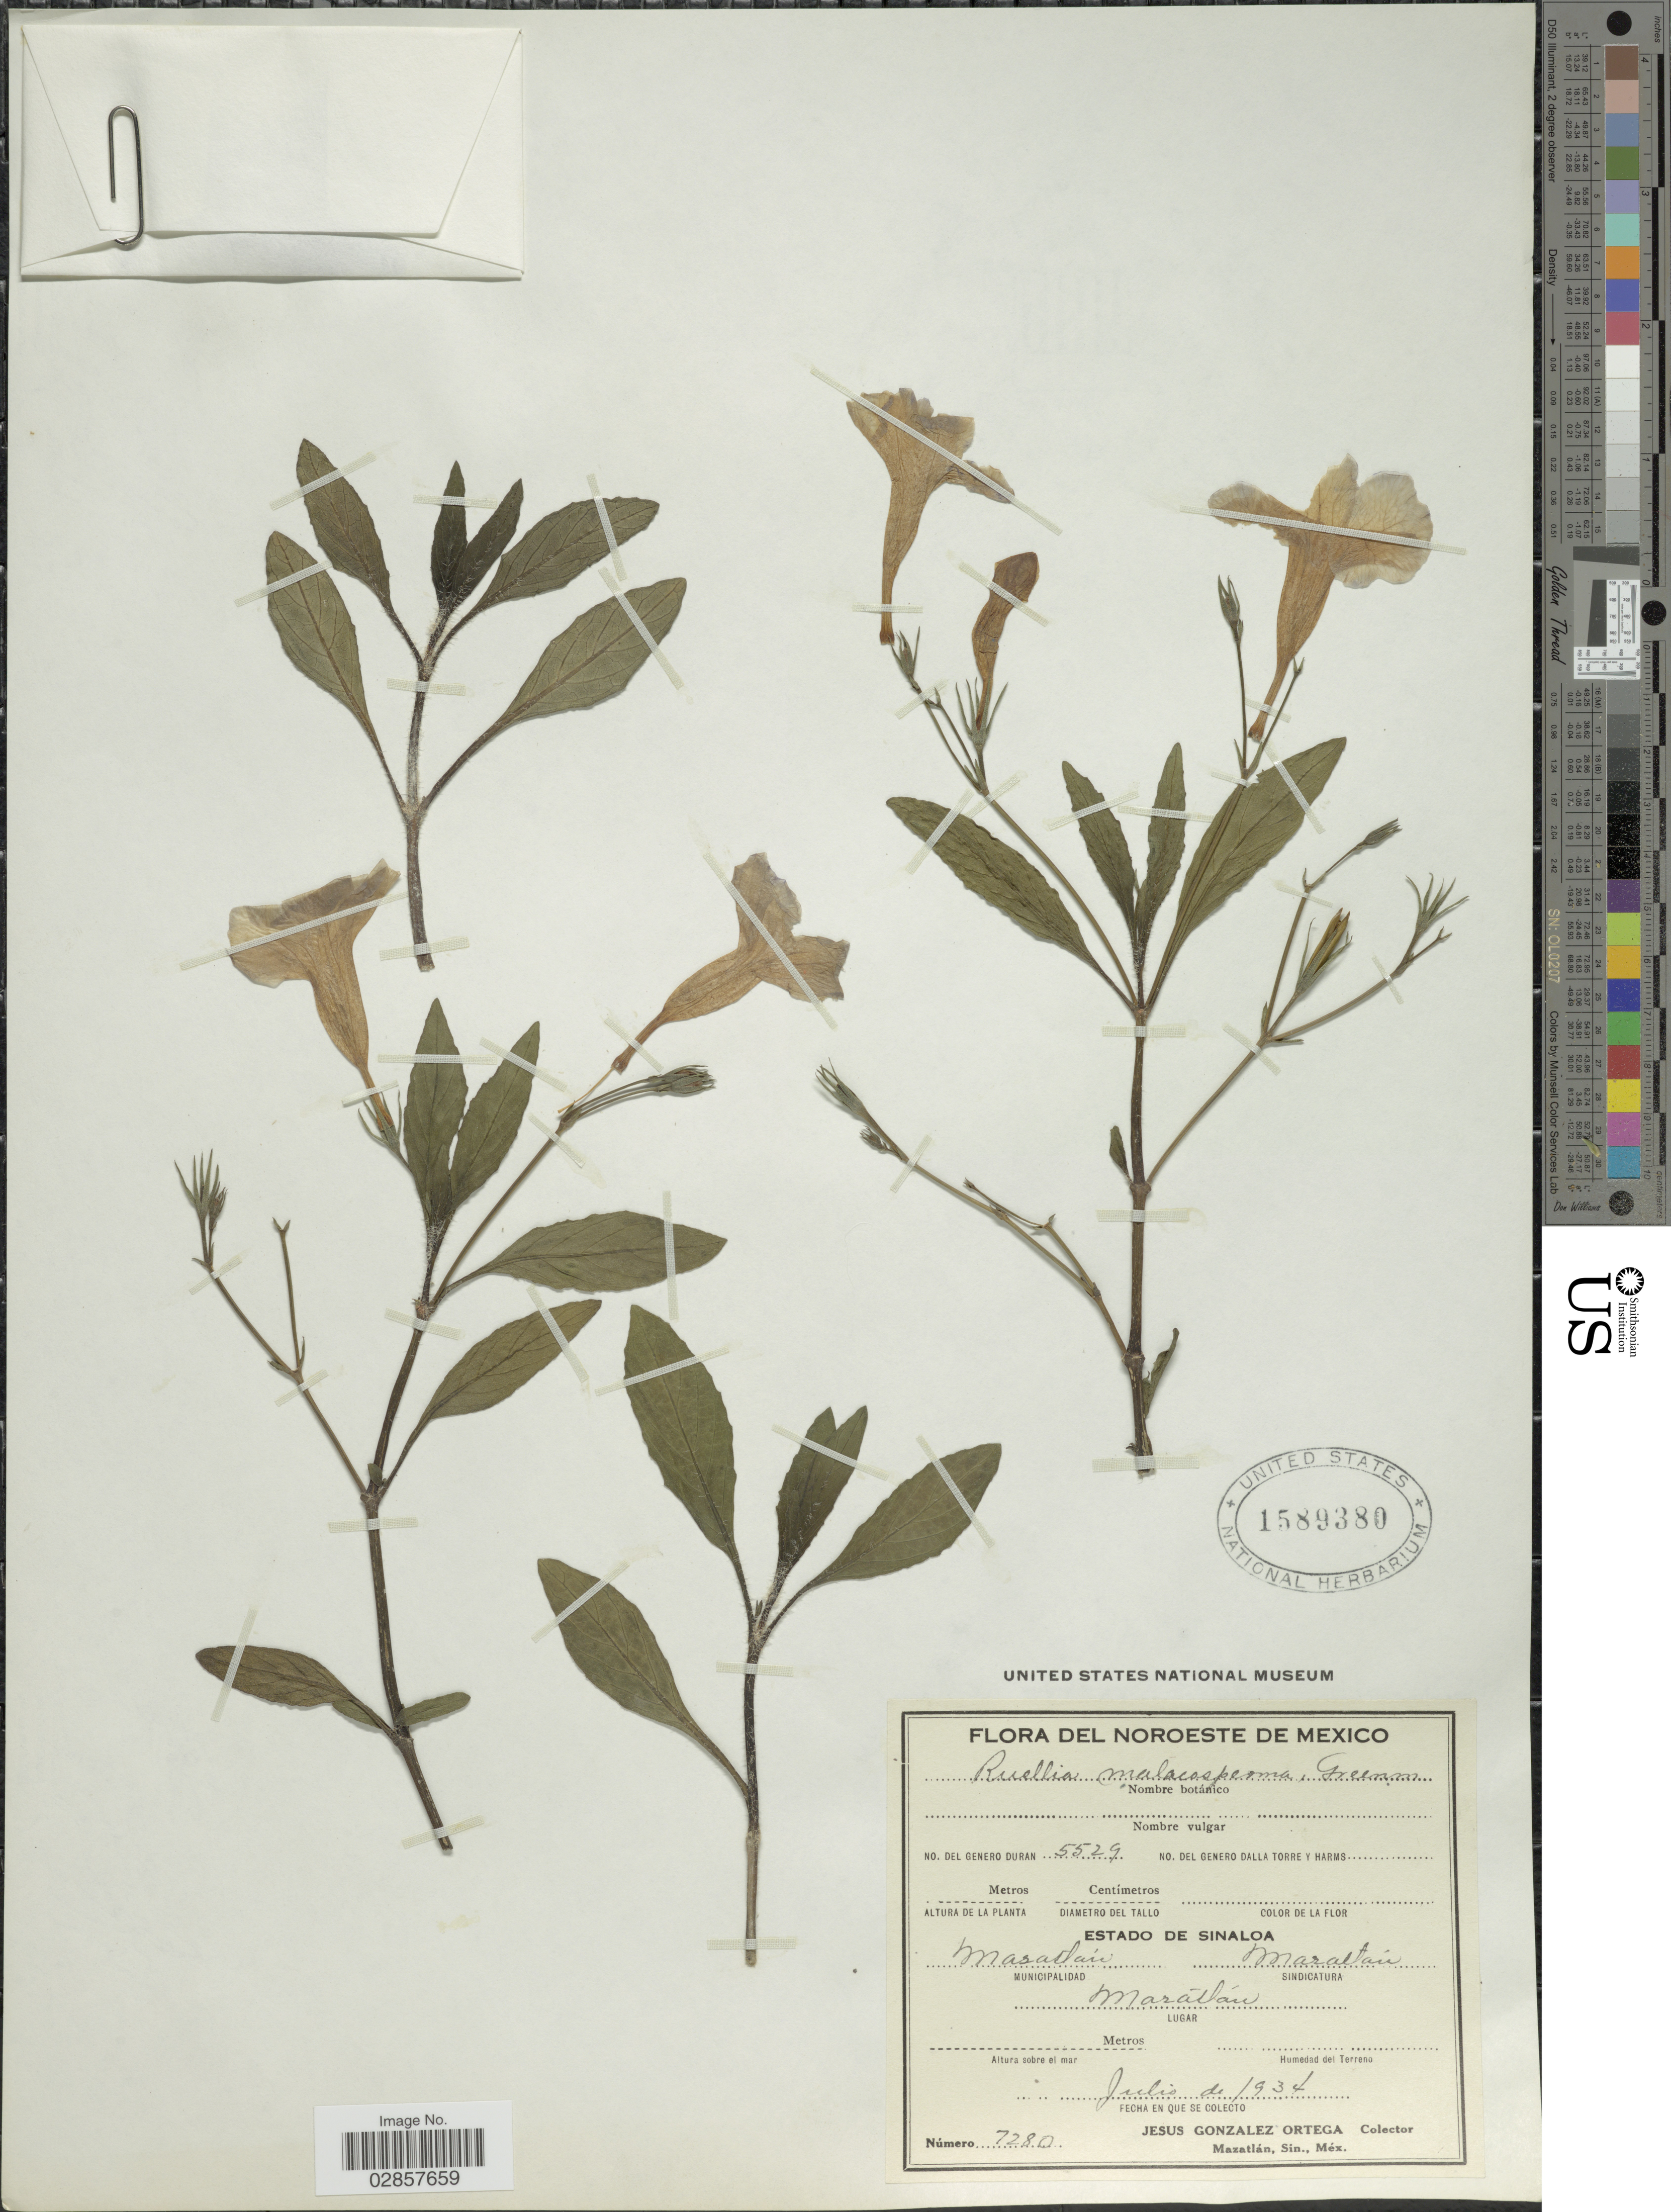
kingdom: Plantae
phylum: Tracheophyta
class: Magnoliopsida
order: Lamiales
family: Acanthaceae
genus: Ruellia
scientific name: Ruellia malacosperma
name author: Greenm.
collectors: J. Ortega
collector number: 7280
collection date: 1934-07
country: Mexico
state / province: Sinaloa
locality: Municipalidad Maratlán, Maratlán Sindicatura, Maratlán Lugar.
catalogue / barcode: US 1589380